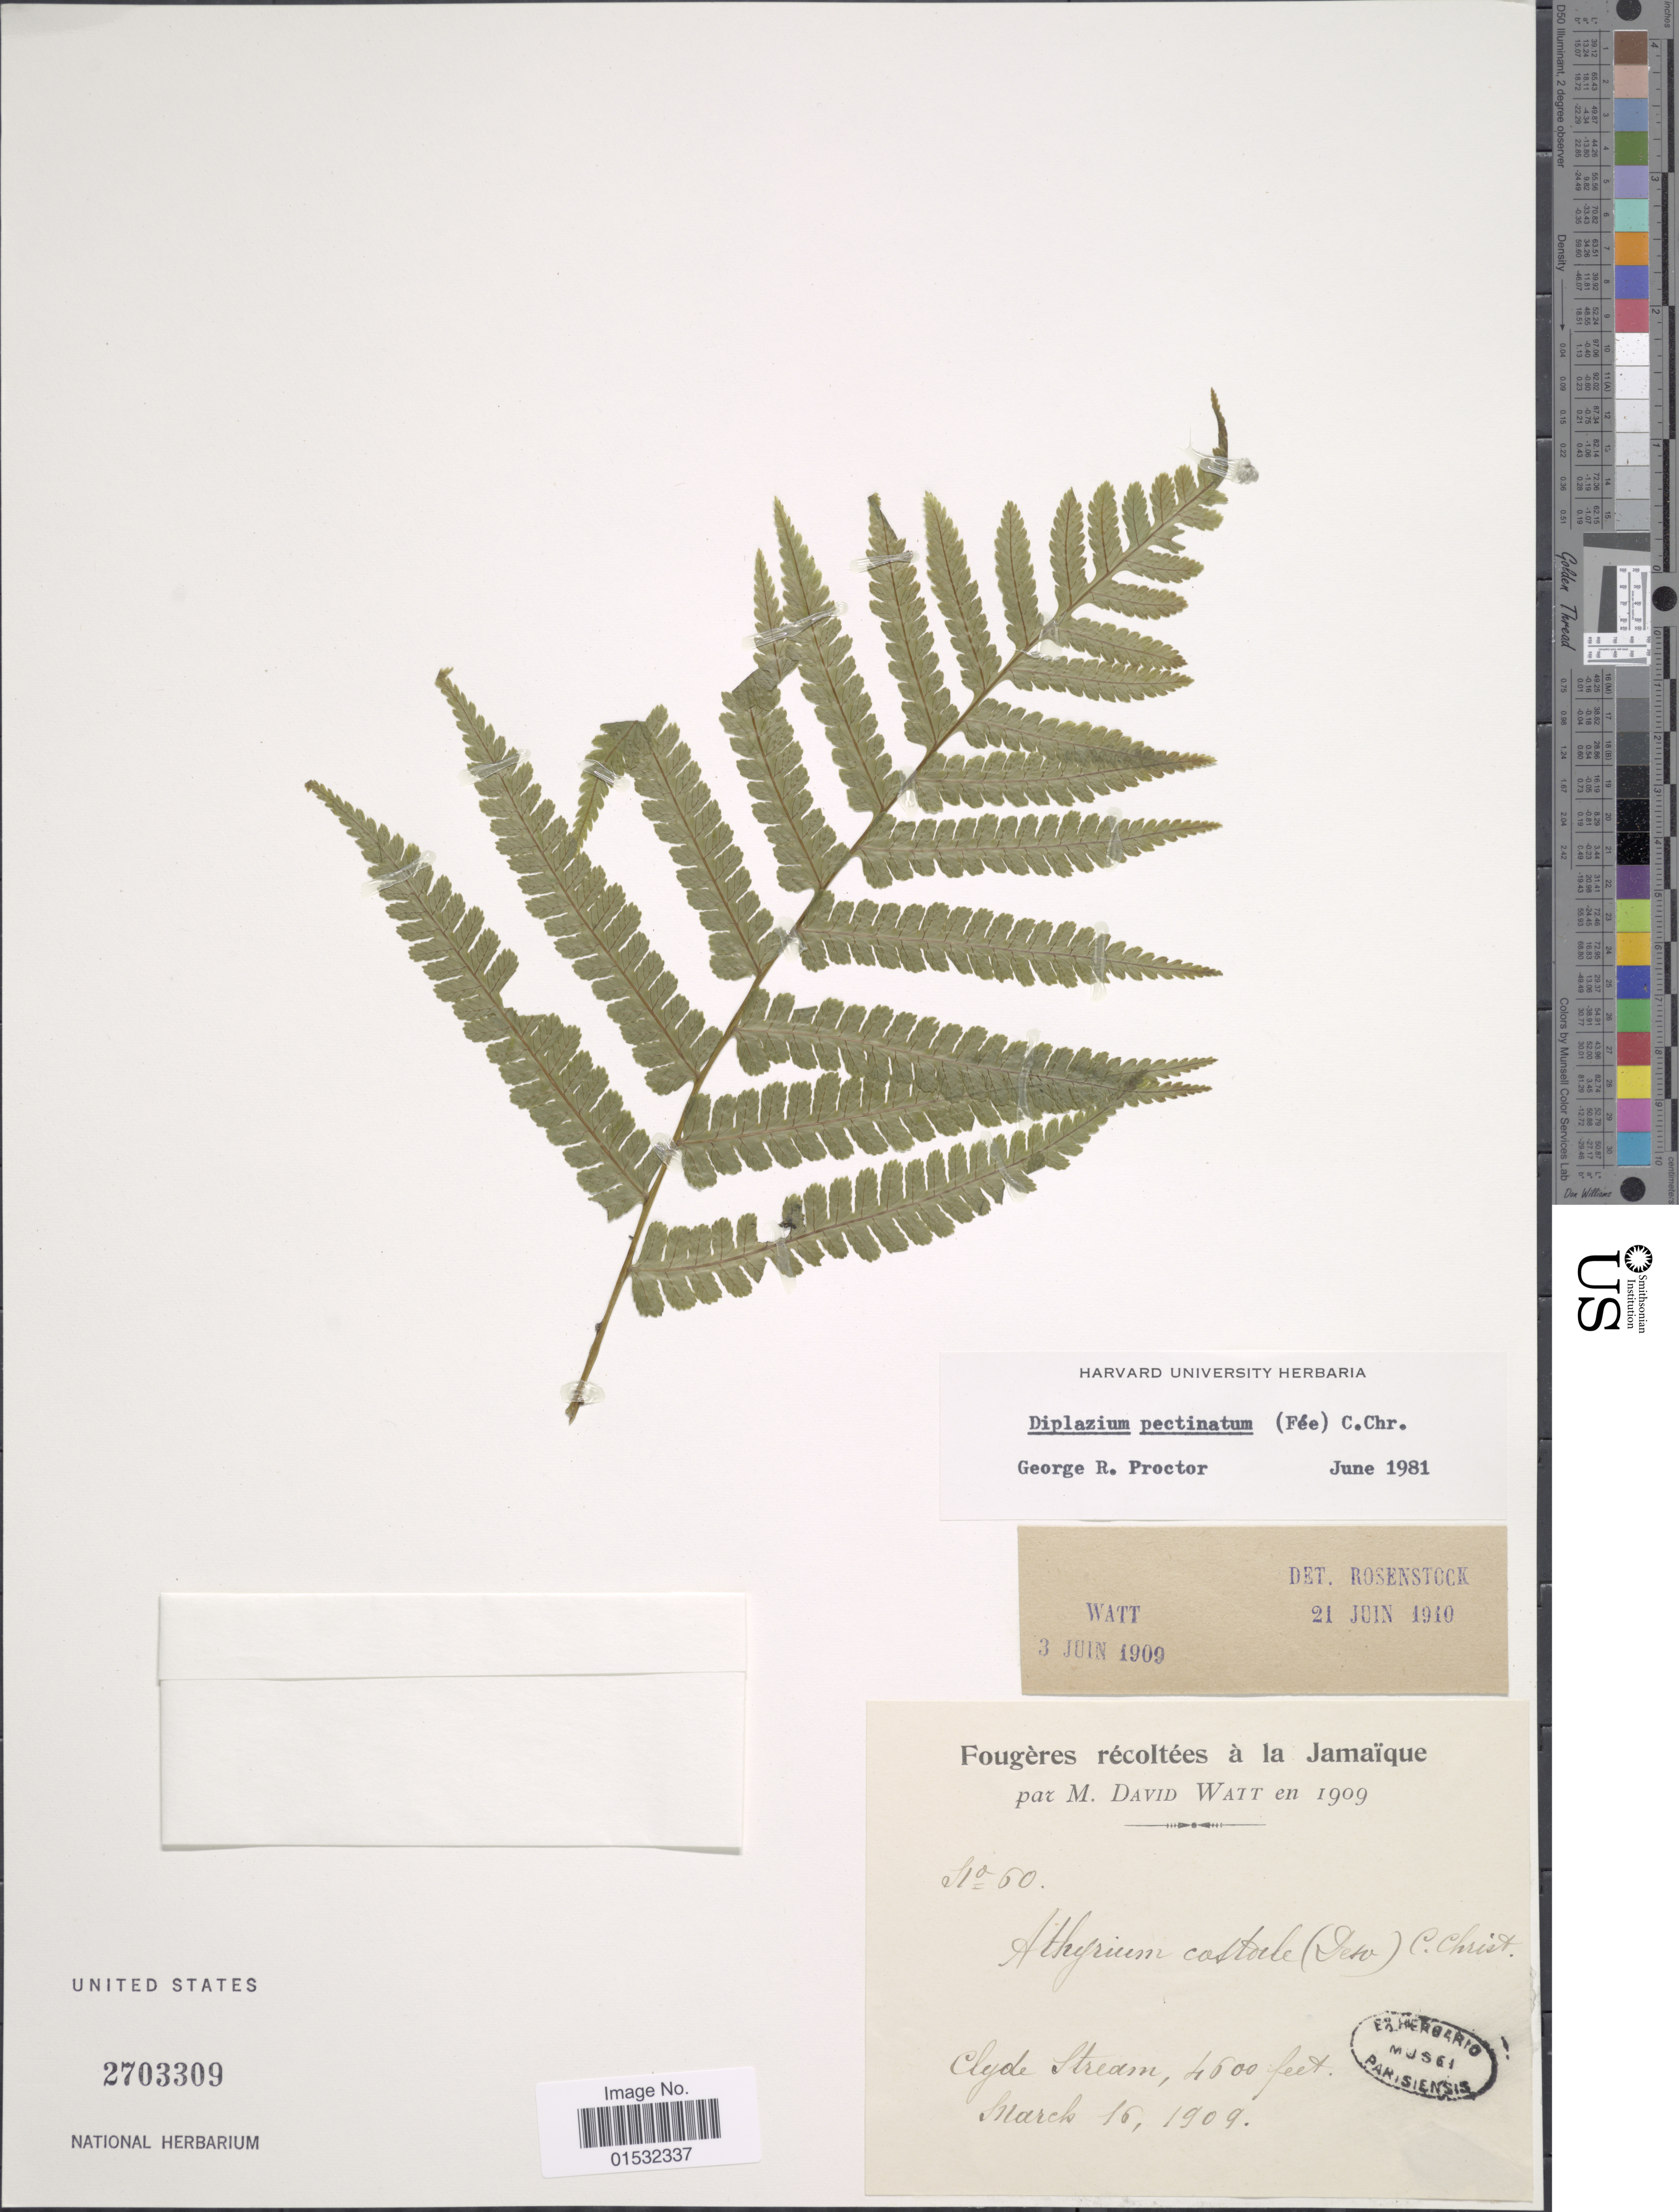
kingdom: Plantae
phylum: Tracheophyta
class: Polypodiopsida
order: Polypodiales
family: Athyriaceae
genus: Diplazium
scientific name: Diplazium pectinatum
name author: (Fée) C. Chr.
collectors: D. A. P. Watt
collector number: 60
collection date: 1909-03-16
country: Jamaica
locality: Clyde Stream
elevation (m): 1402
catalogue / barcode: US 2703309